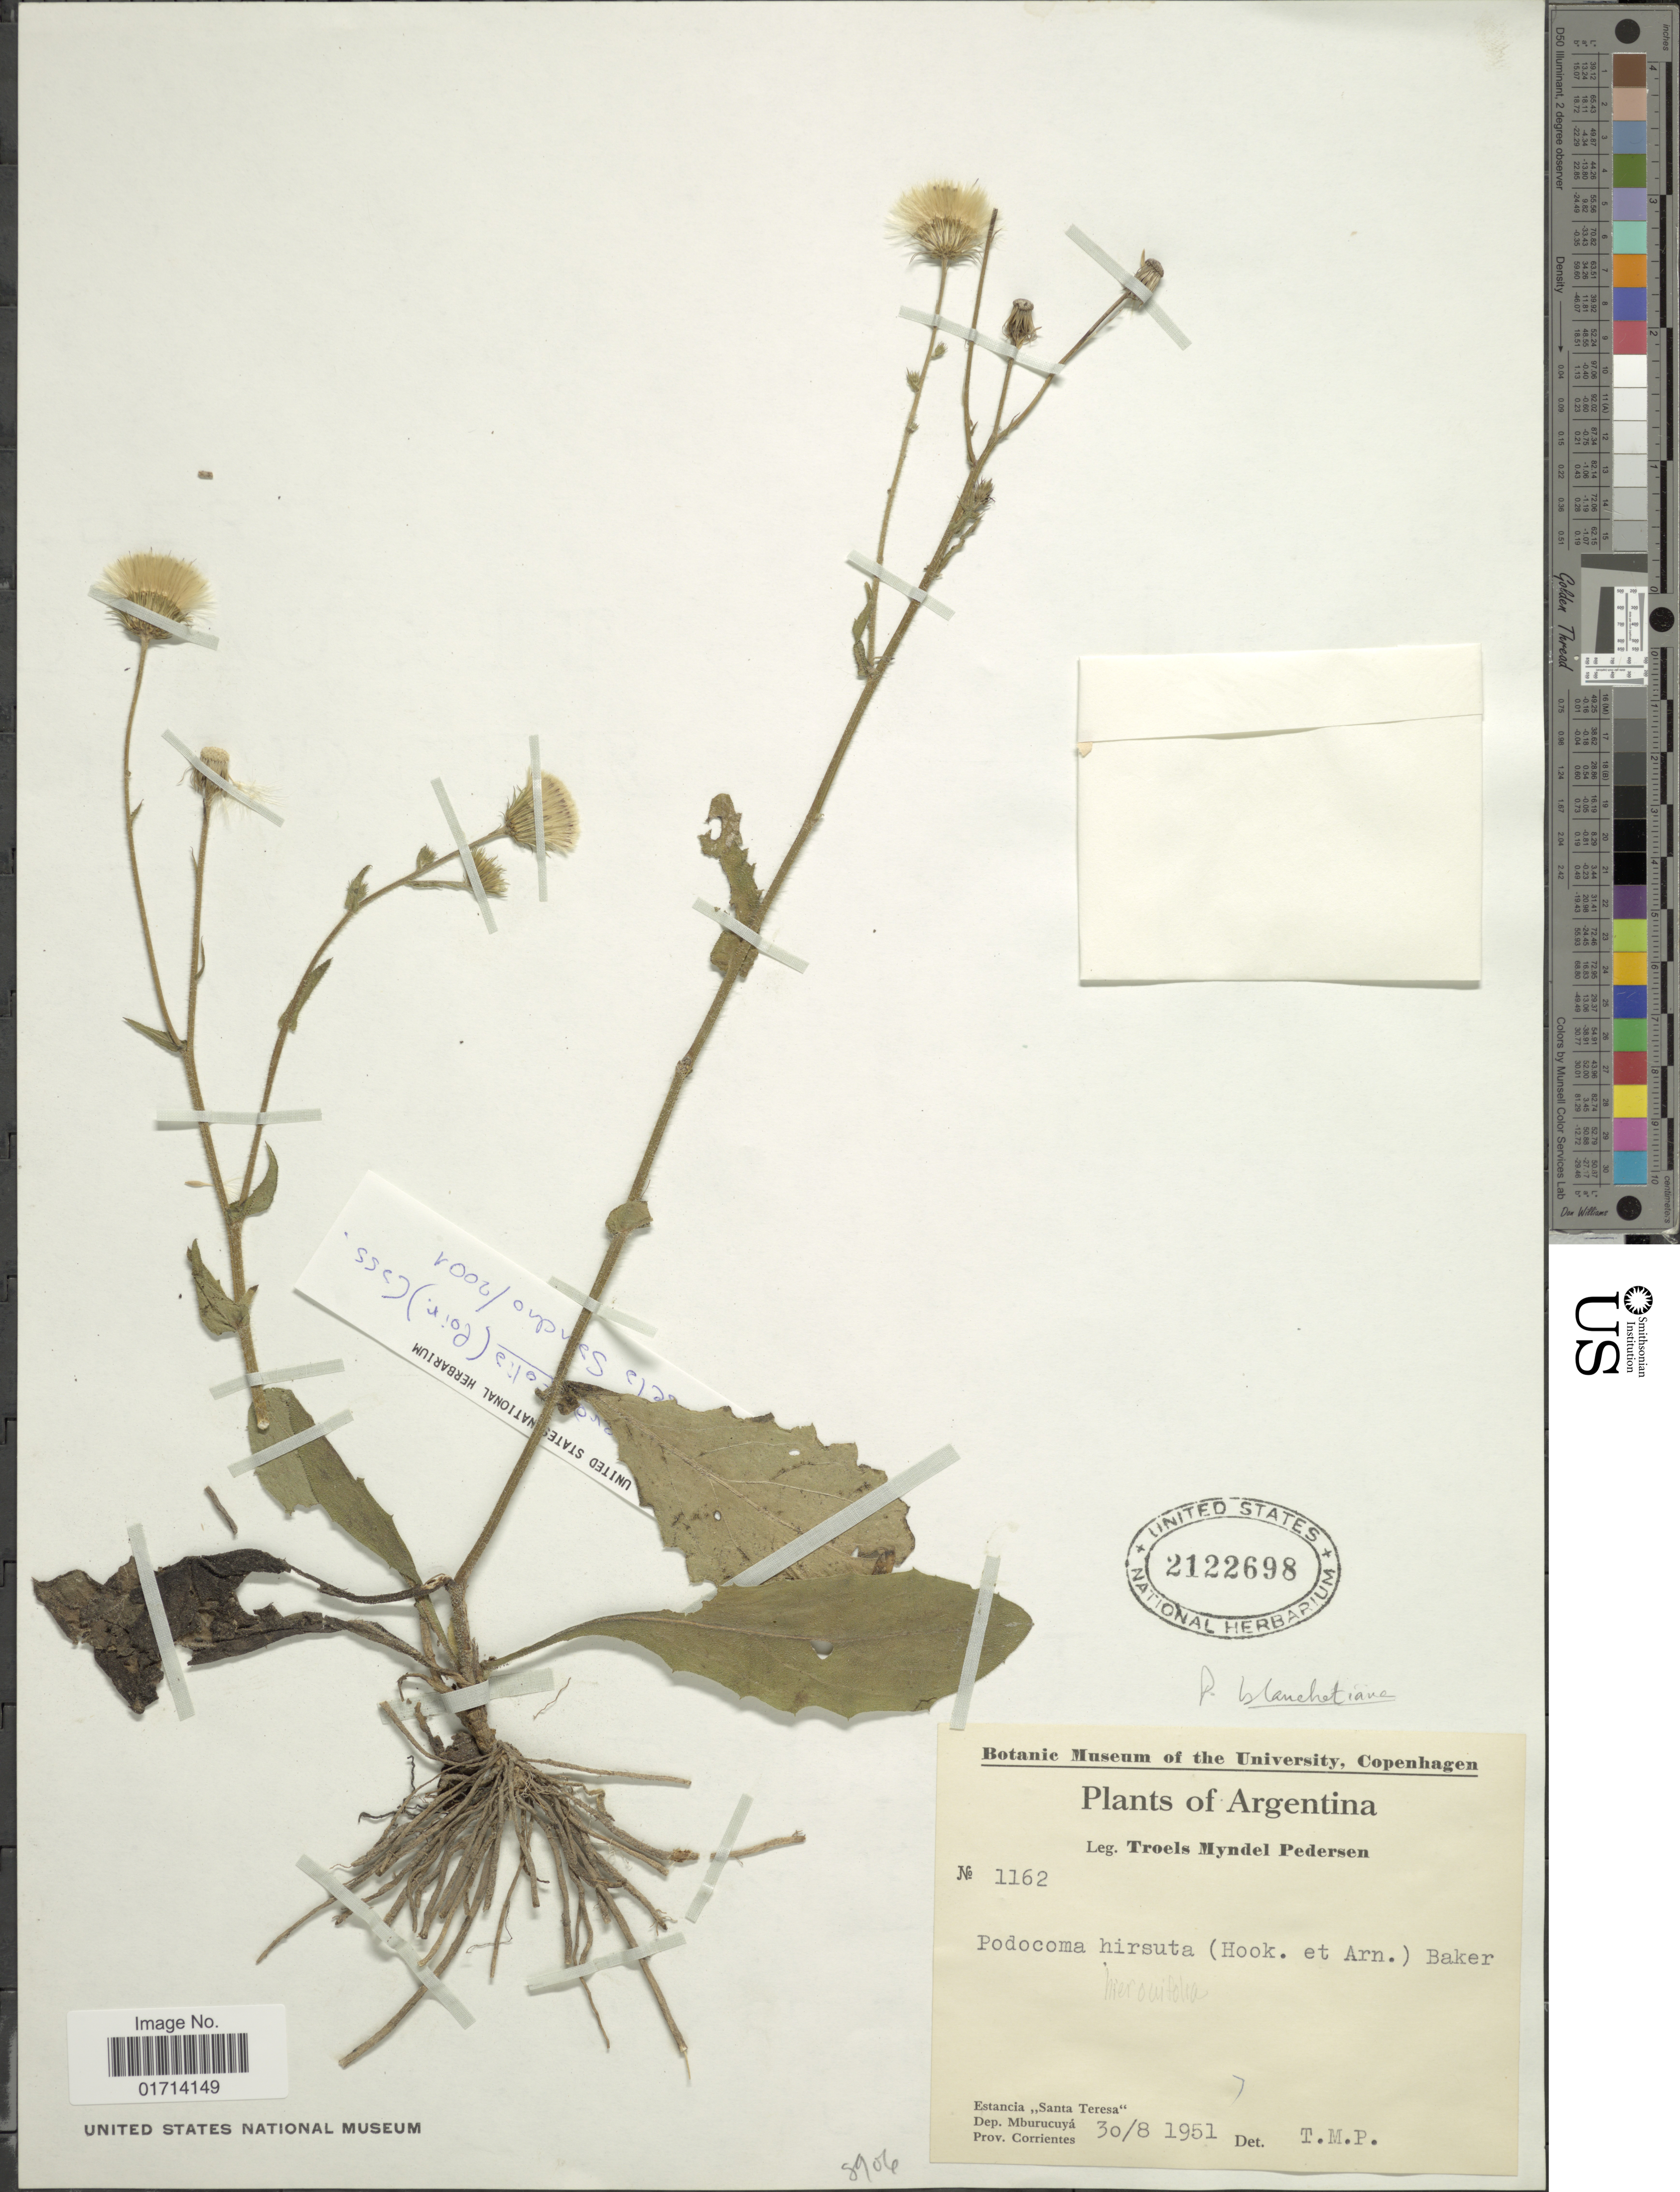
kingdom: Plantae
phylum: Tracheophyta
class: Magnoliopsida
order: Asterales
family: Asteraceae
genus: Podocoma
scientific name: Podocoma hieracifolia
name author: (Poir.) Cass.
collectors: T. Pederson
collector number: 1162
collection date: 1951-08-30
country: Argentina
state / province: Corrientes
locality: Estancia Santa Teresa, Dep. Mburucuya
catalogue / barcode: US 2122698